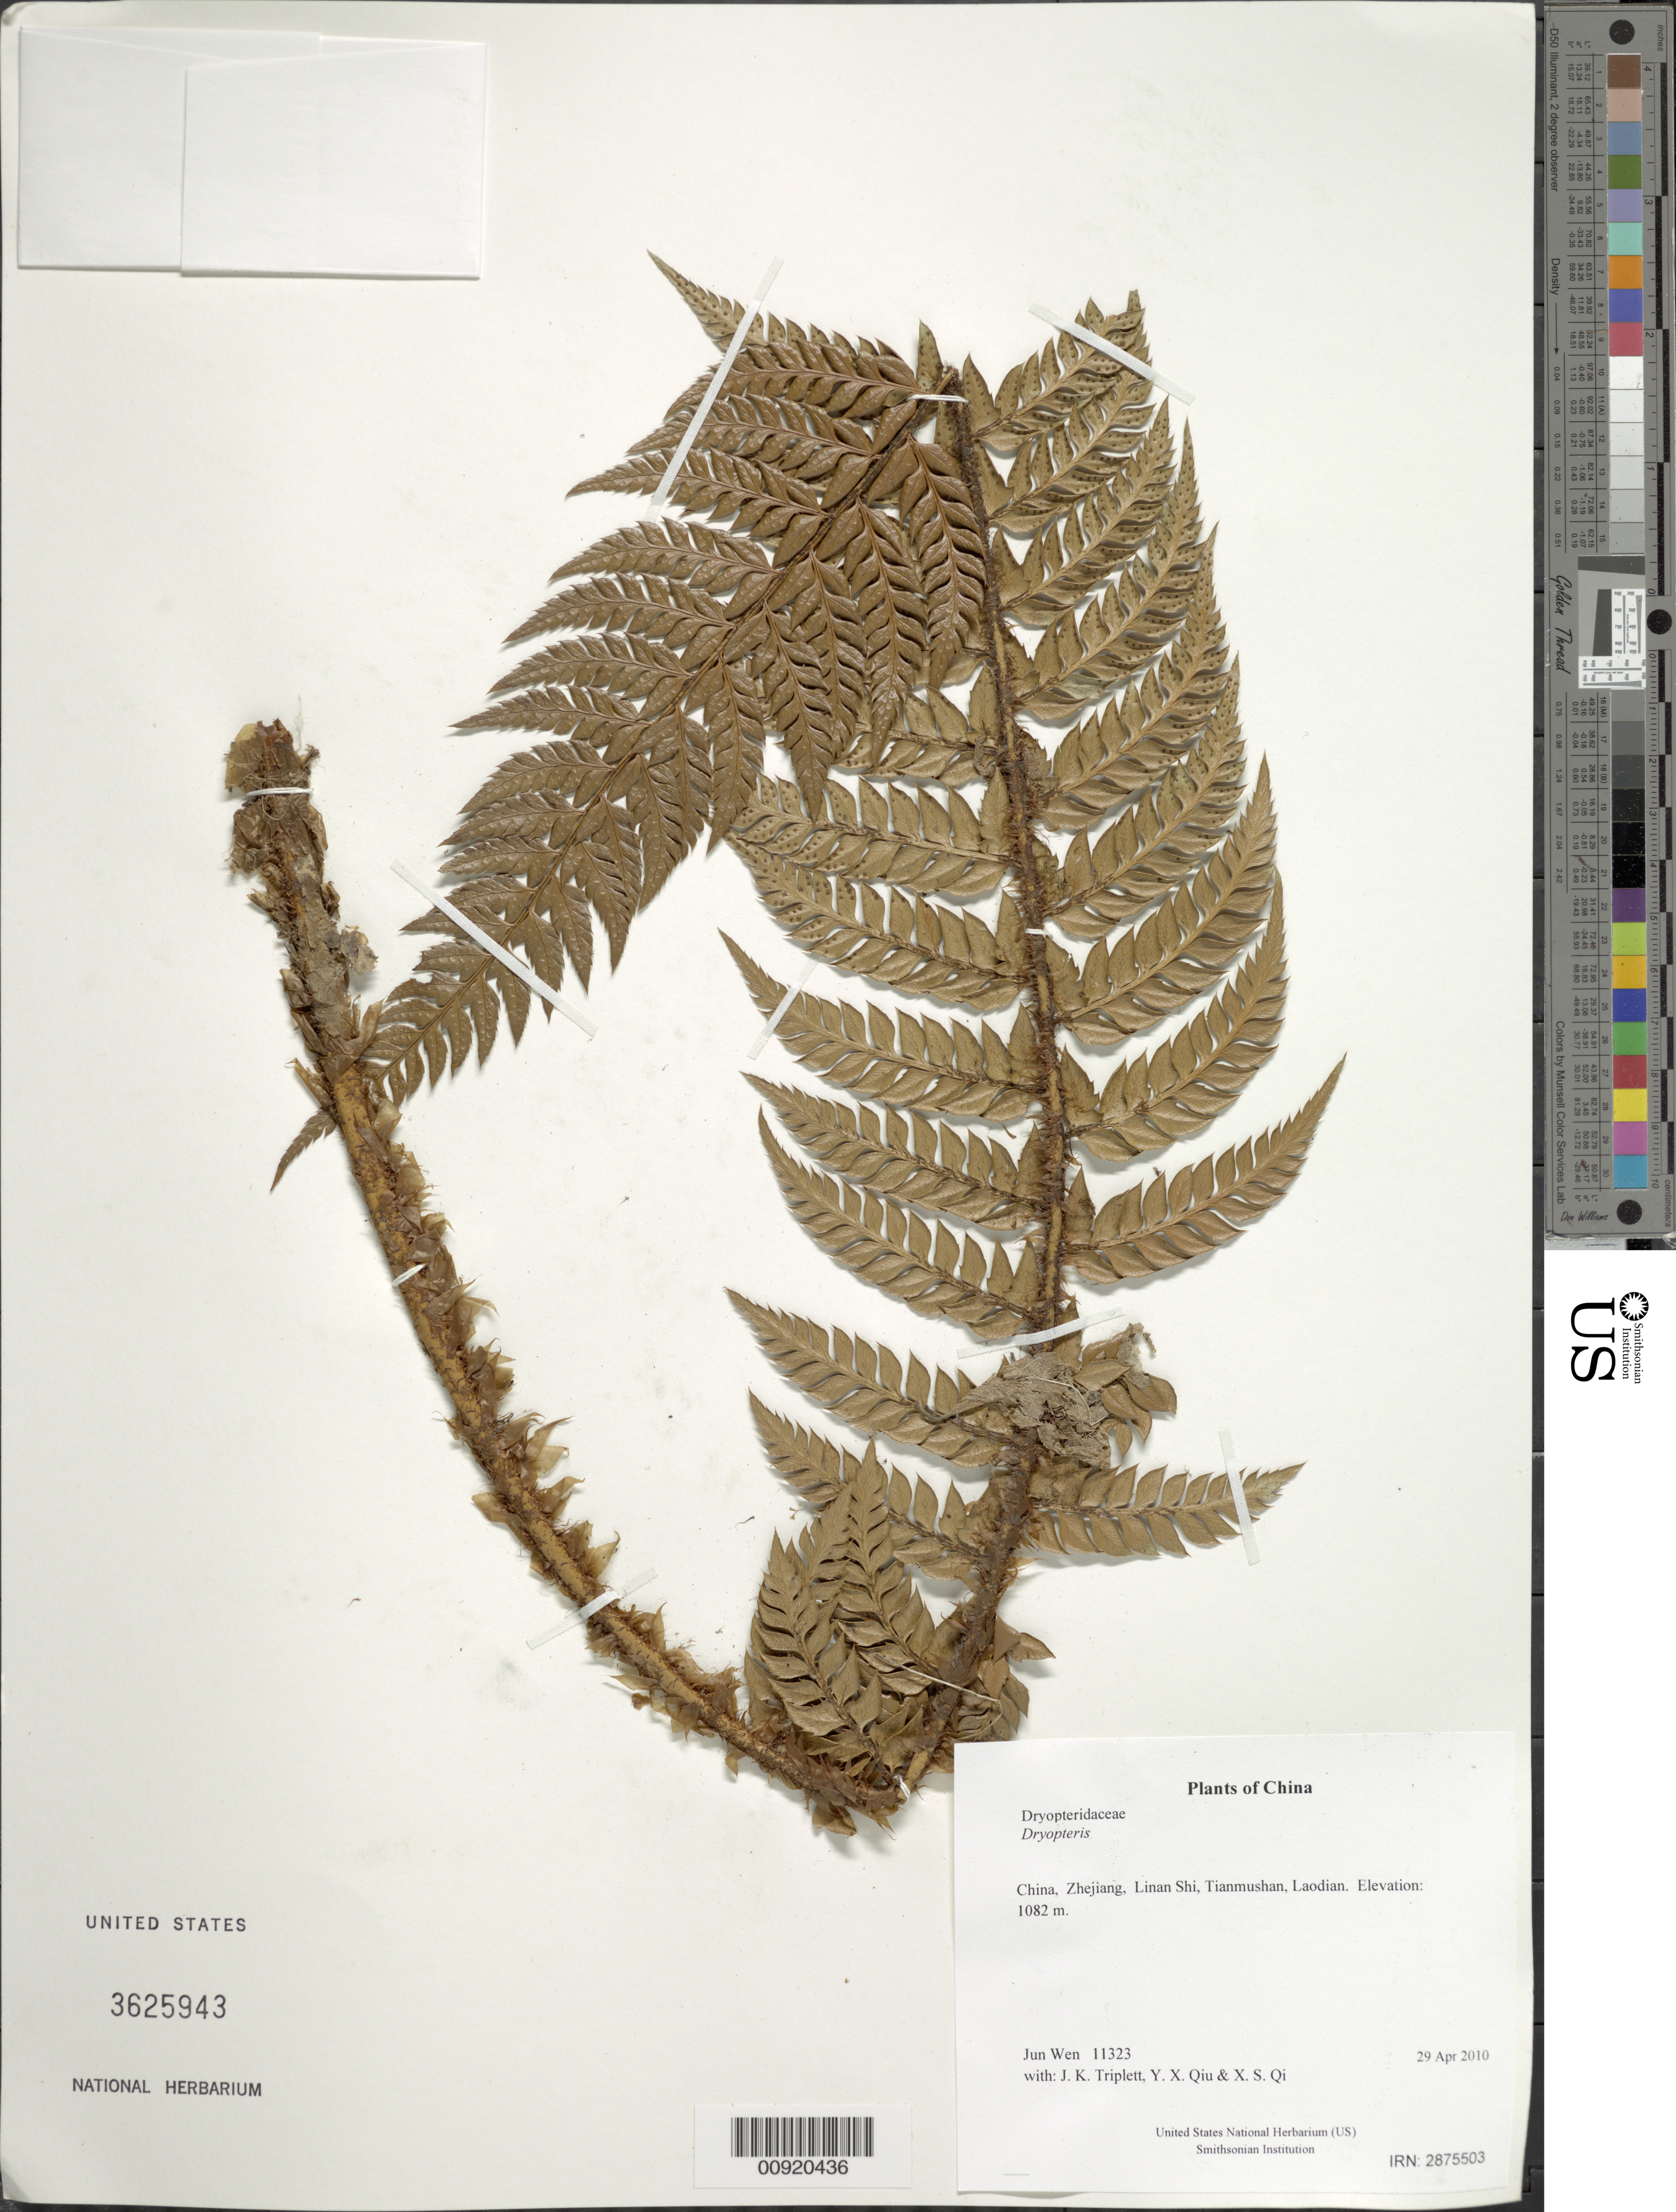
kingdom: Plantae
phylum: Tracheophyta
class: Polypodiopsida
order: Polypodiales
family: Dryopteridaceae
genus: Dryopteris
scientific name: Dryopteris sp.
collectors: J. Wen, J. K. Triplett, Y. X. Qiu & X. S. Qi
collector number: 11323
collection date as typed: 29 Apr 2010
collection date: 2010-04-29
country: China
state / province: Zhejiang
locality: Linan Shi, Tianmushan, Laodian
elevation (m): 1082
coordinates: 30 20.537 N, 119 25.997 E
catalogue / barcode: US 3625943